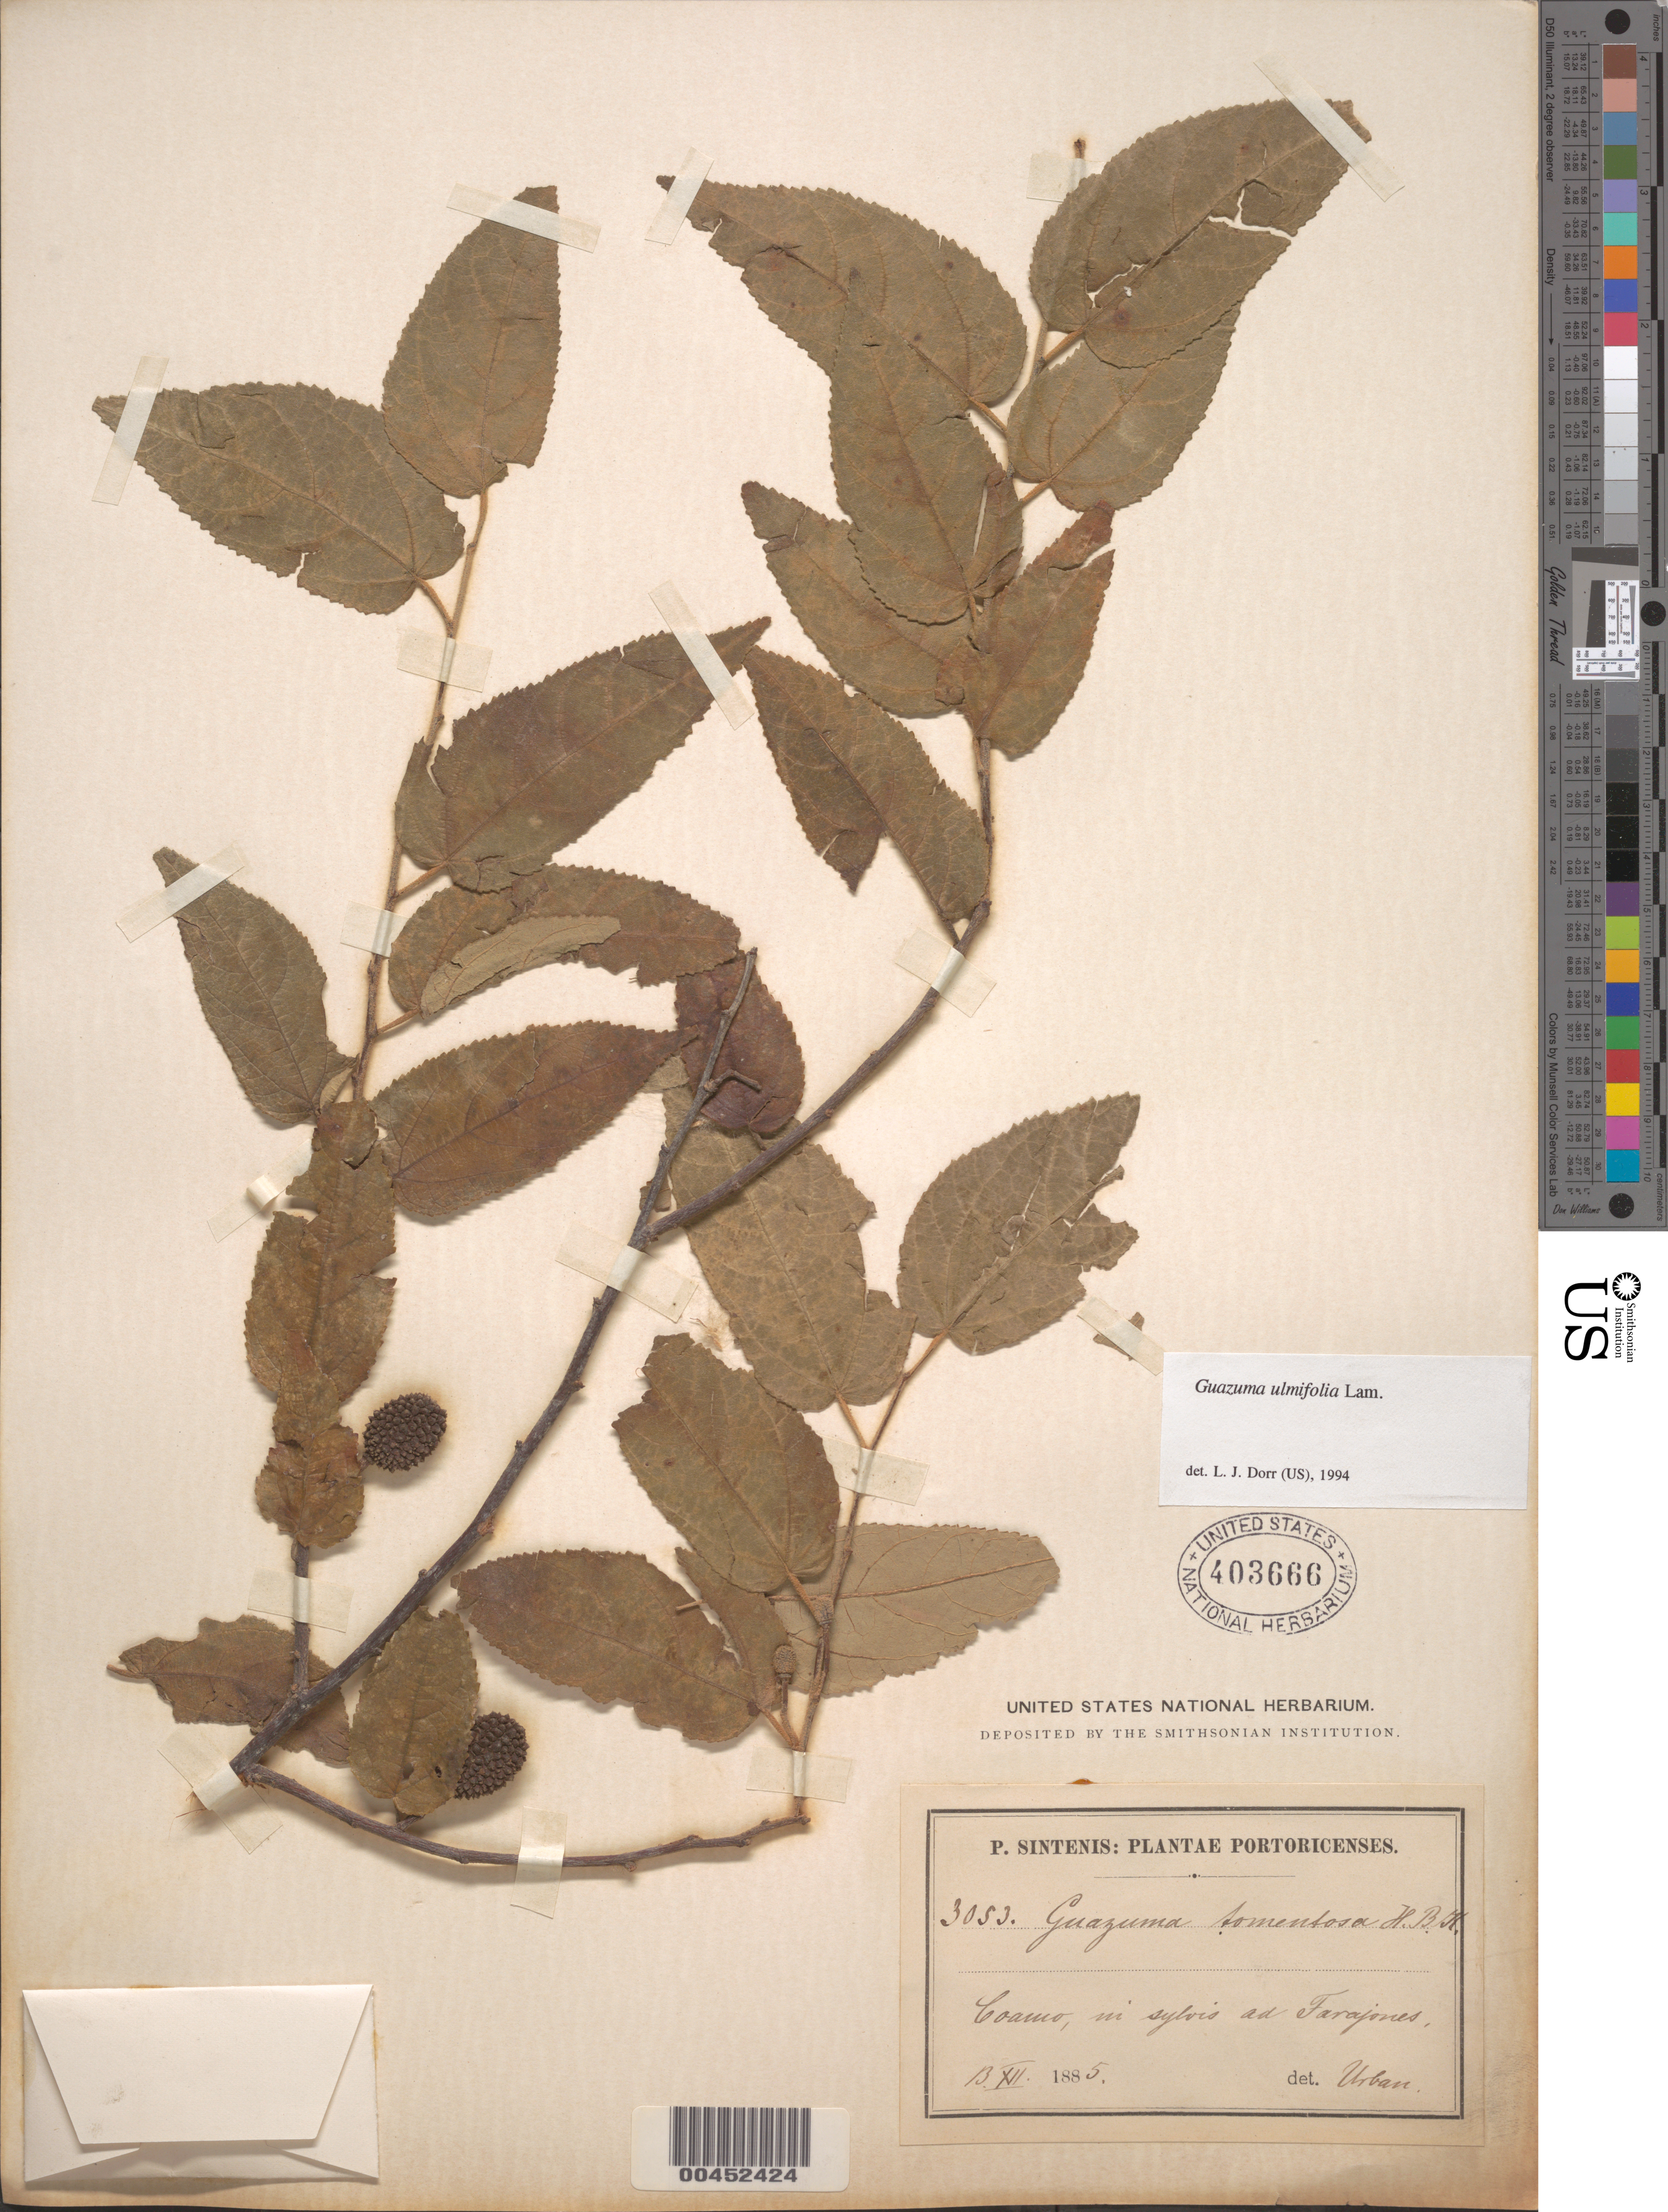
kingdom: Plantae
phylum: Tracheophyta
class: Magnoliopsida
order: Malvales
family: Malvaceae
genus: Guazuma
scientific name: Guazuma ulmifolia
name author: Lam.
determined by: Dorr, L. J., (BOT), Smithsonian Institution - National Museum of Natural History (UNITED STATES)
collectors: P. Sintenis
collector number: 3053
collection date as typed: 13 Dec 1885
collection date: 1885-12-13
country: Puerto Rico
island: Greater Antilles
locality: Coamo, in sylvis ad Farajones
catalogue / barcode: US 403666